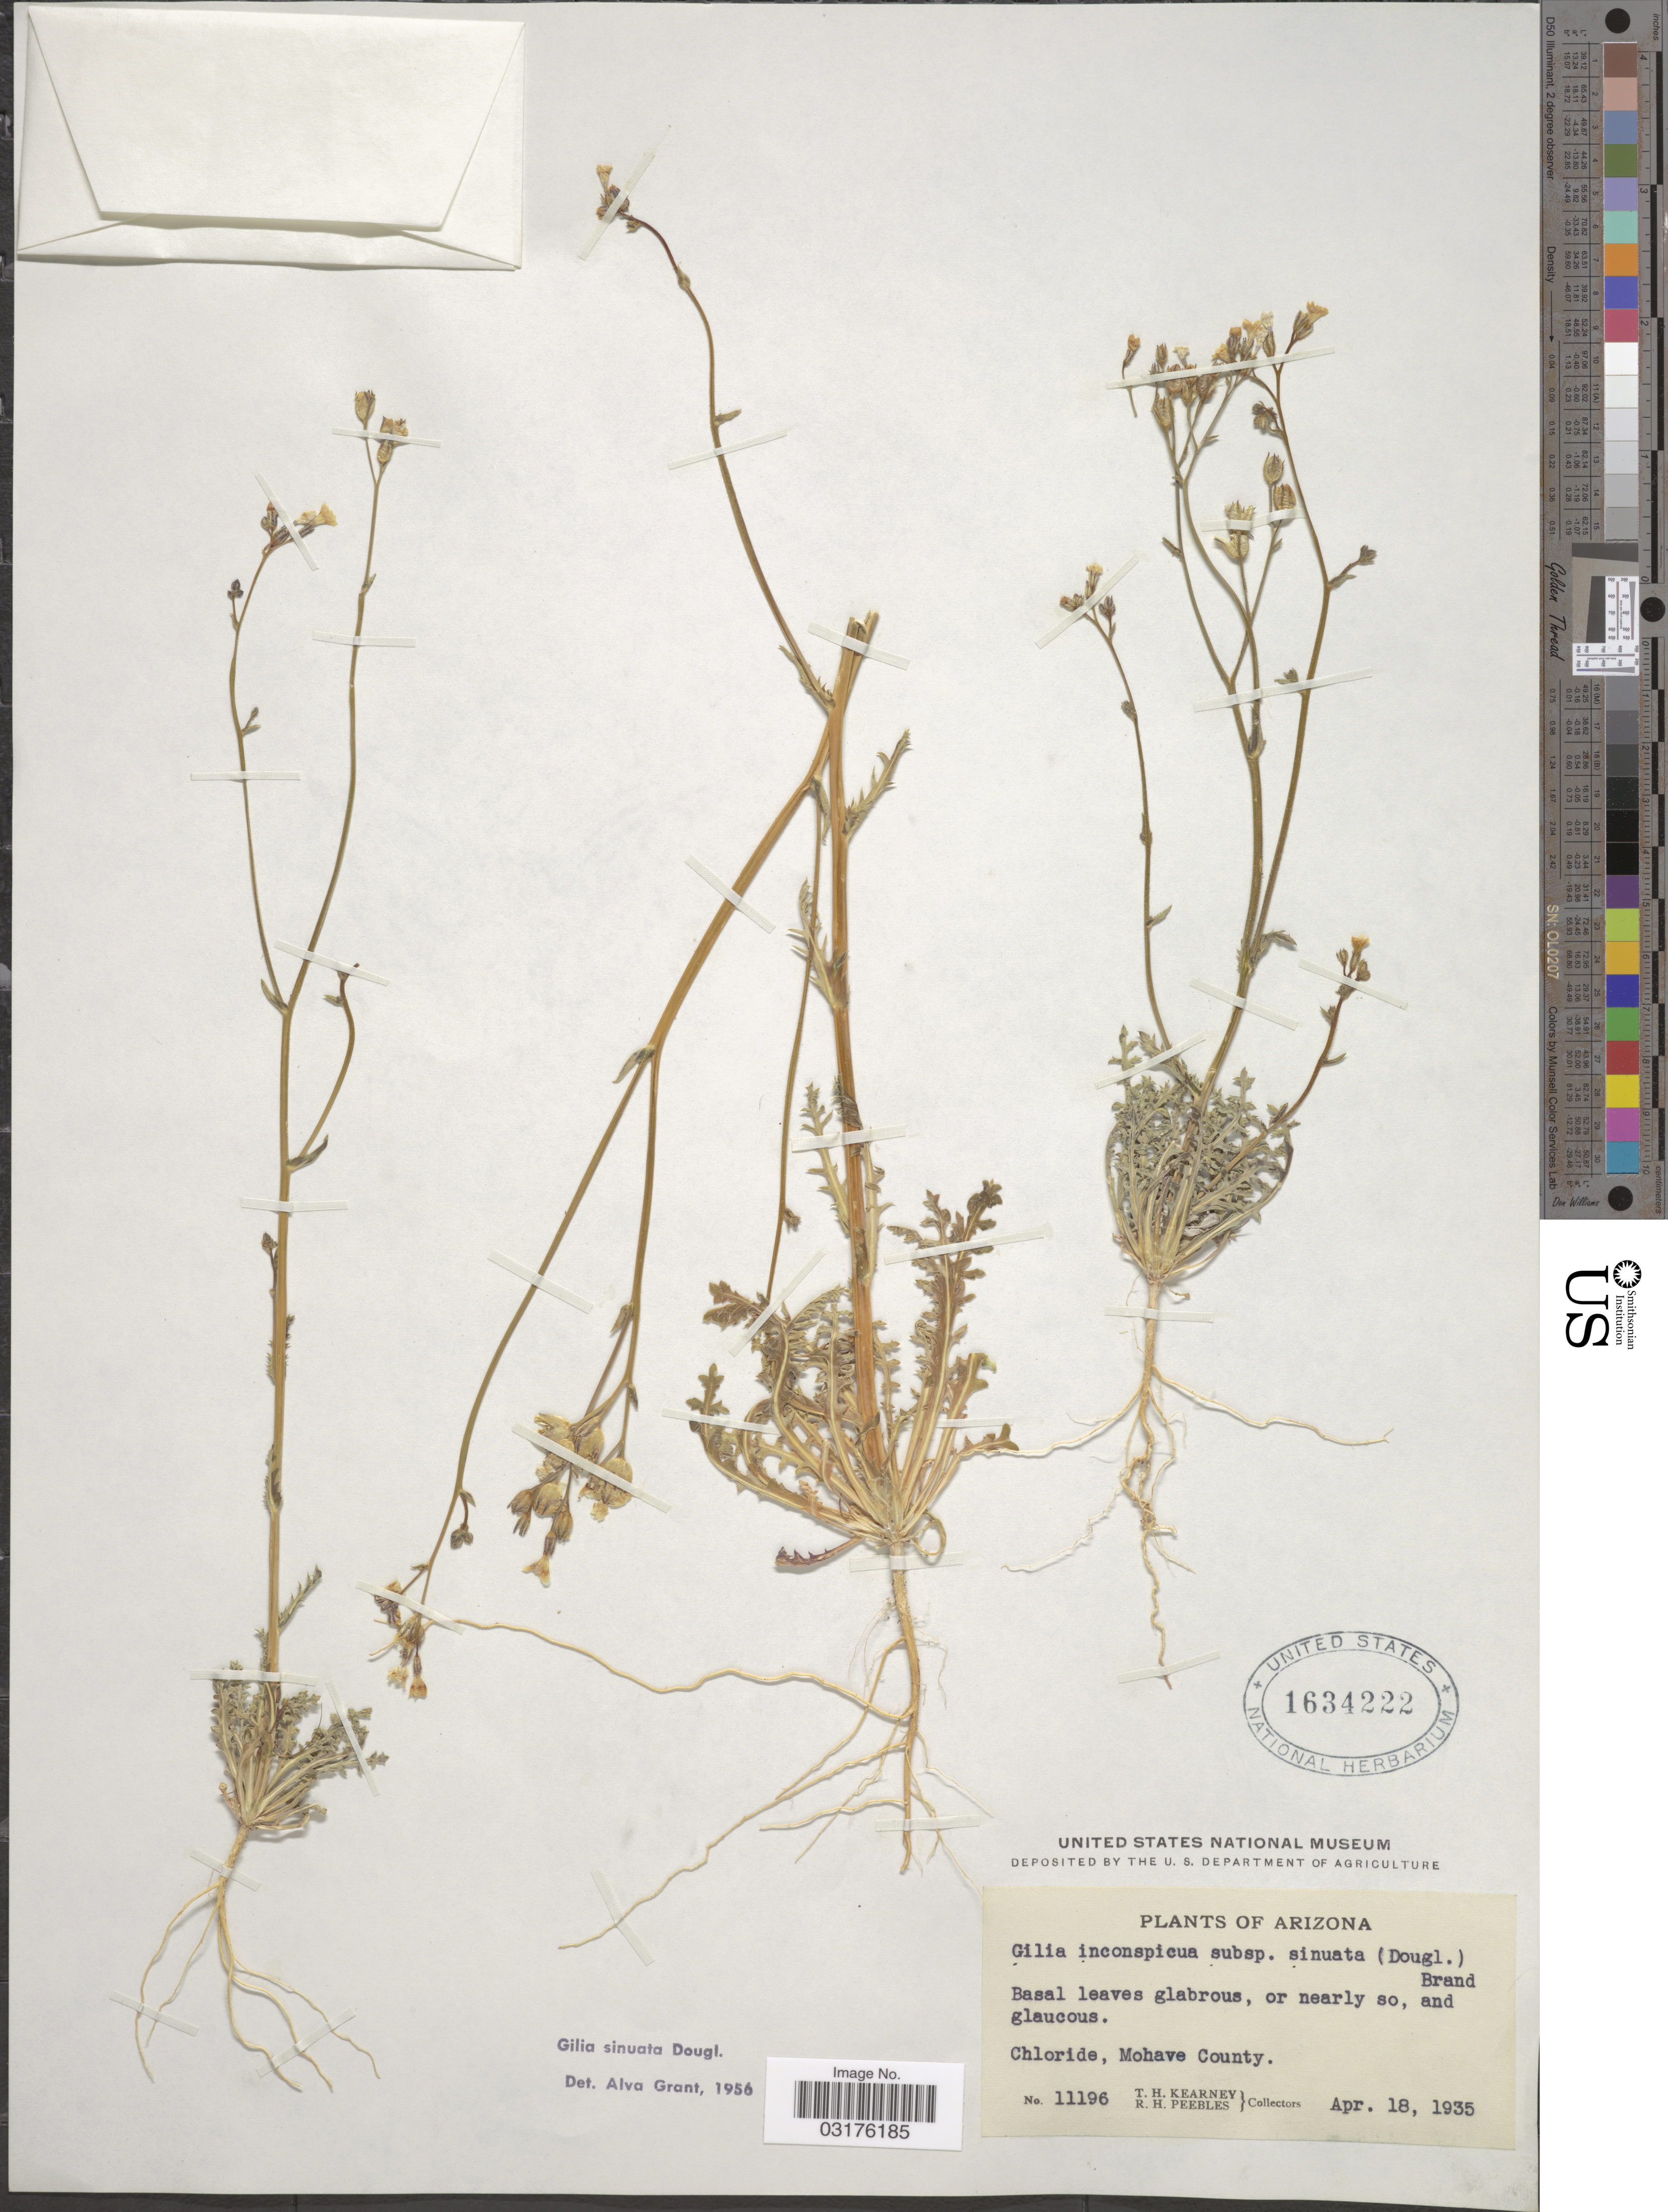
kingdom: Plantae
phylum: Tracheophyta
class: Magnoliopsida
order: Ericales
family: Polemoniaceae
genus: Gilia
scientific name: Gilia sinuata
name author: Douglas ex Benth.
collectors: T. H. Kearney & R. H. Peebles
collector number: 11196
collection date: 1935-04-18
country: United States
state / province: Arizona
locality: Chloride, Mohave County.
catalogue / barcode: US 1634222